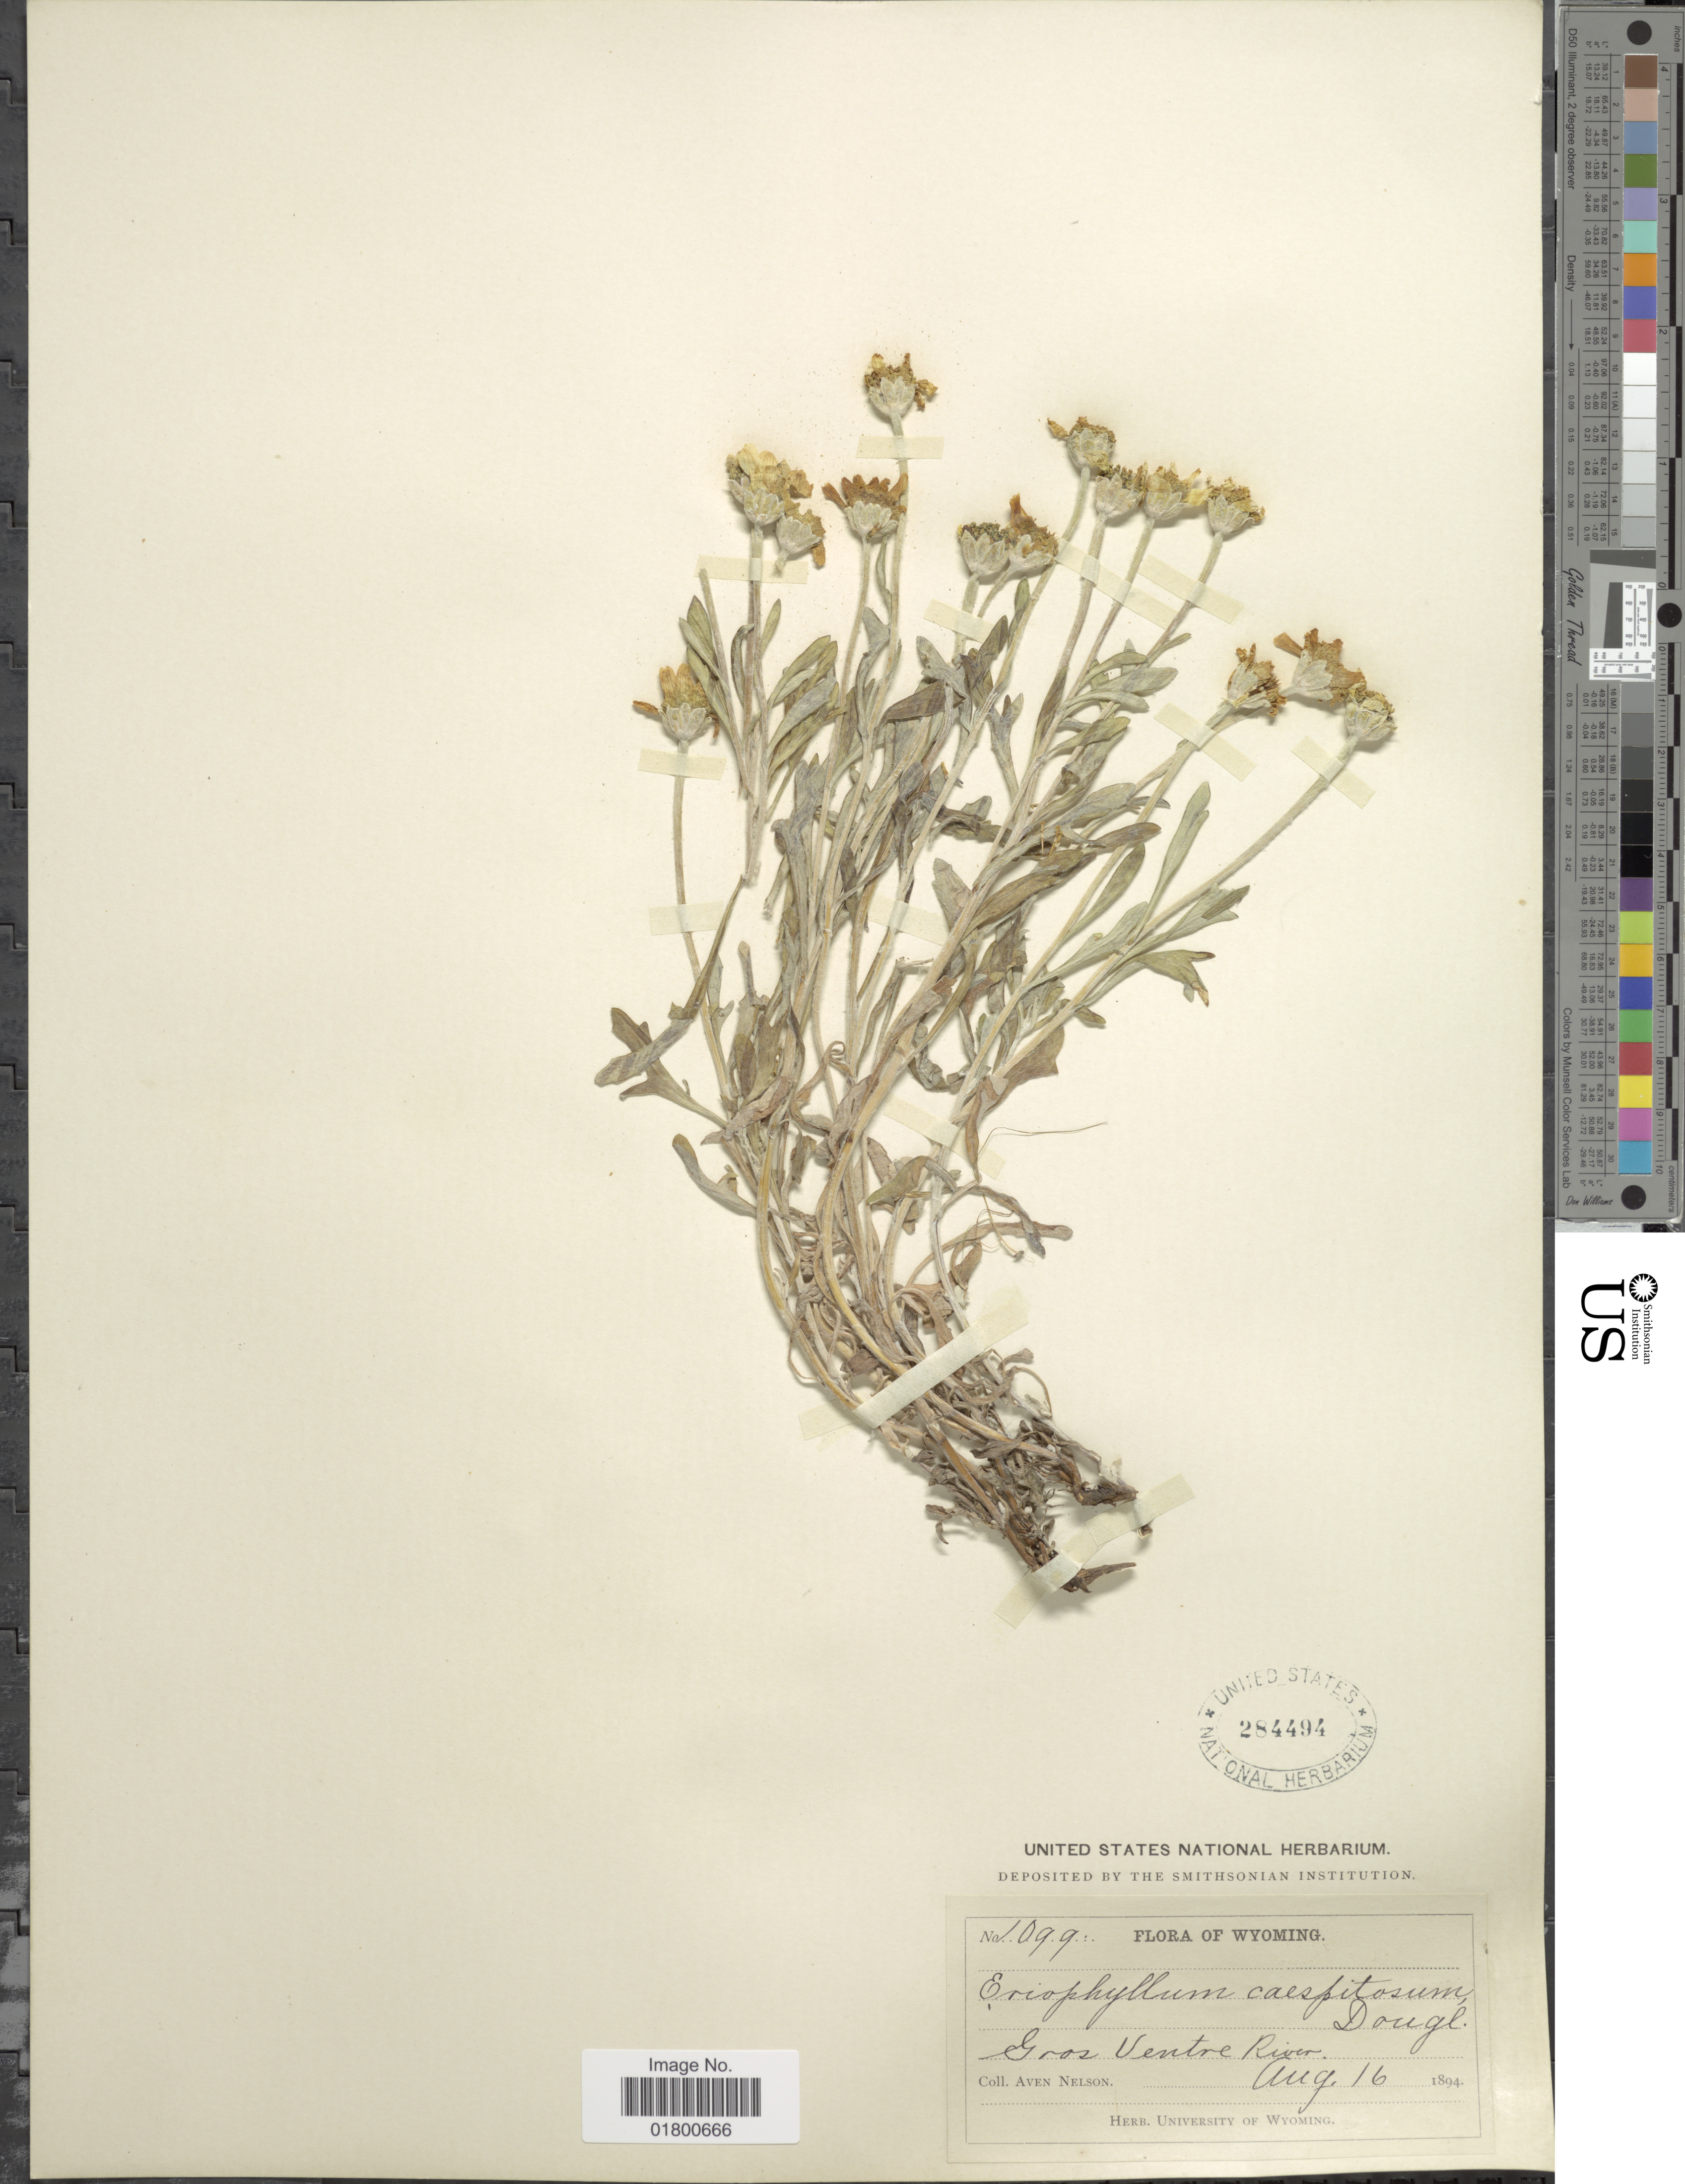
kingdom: Plantae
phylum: Tracheophyta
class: Magnoliopsida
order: Asterales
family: Asteraceae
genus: Eriophyllum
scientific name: Eriophyllum watsonii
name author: A. Gray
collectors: A. Nelson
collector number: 1099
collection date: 1894-08-16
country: United States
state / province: Wyoming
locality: Gros Ventoe River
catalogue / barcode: US 284494